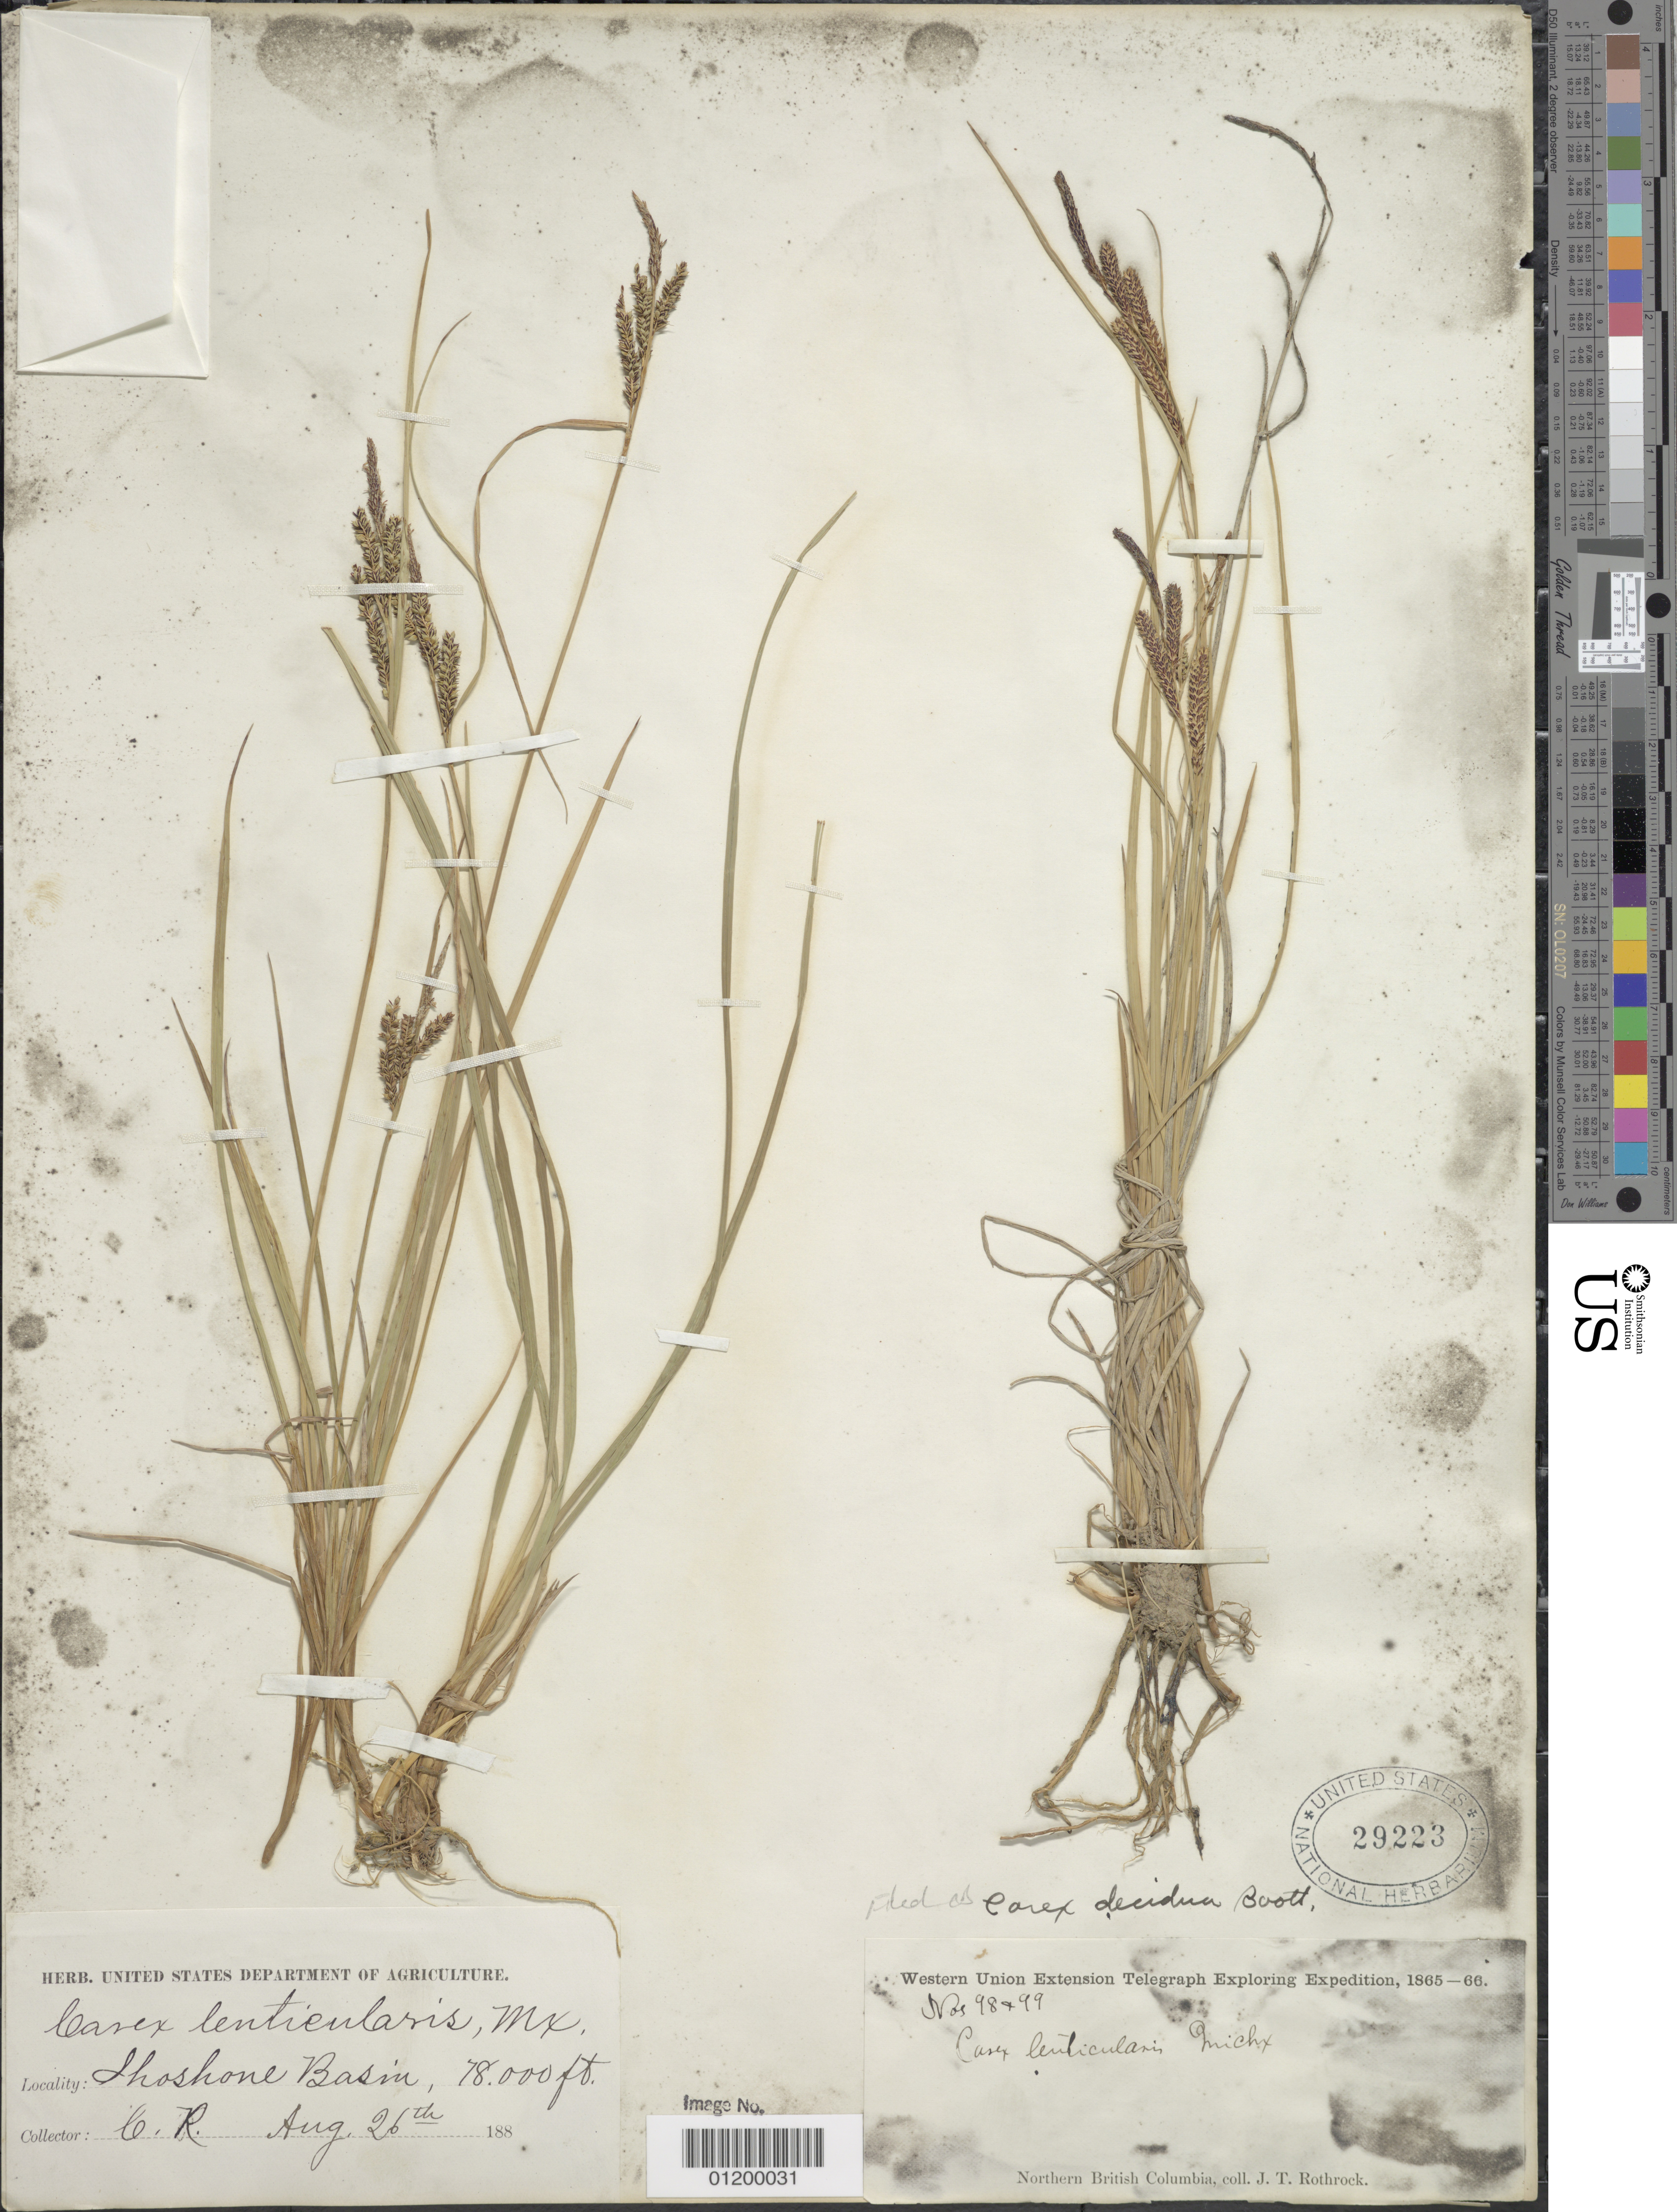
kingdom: Plantae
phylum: Tracheophyta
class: Liliopsida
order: Poales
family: Cyperaceae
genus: Carex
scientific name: Carex decidua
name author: Boott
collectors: J. T. Rothrock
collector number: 98 & 99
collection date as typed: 1865 to -- --- 1866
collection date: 1865/1866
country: Canada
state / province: British Columbia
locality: Northern British Columbia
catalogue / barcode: US 29223